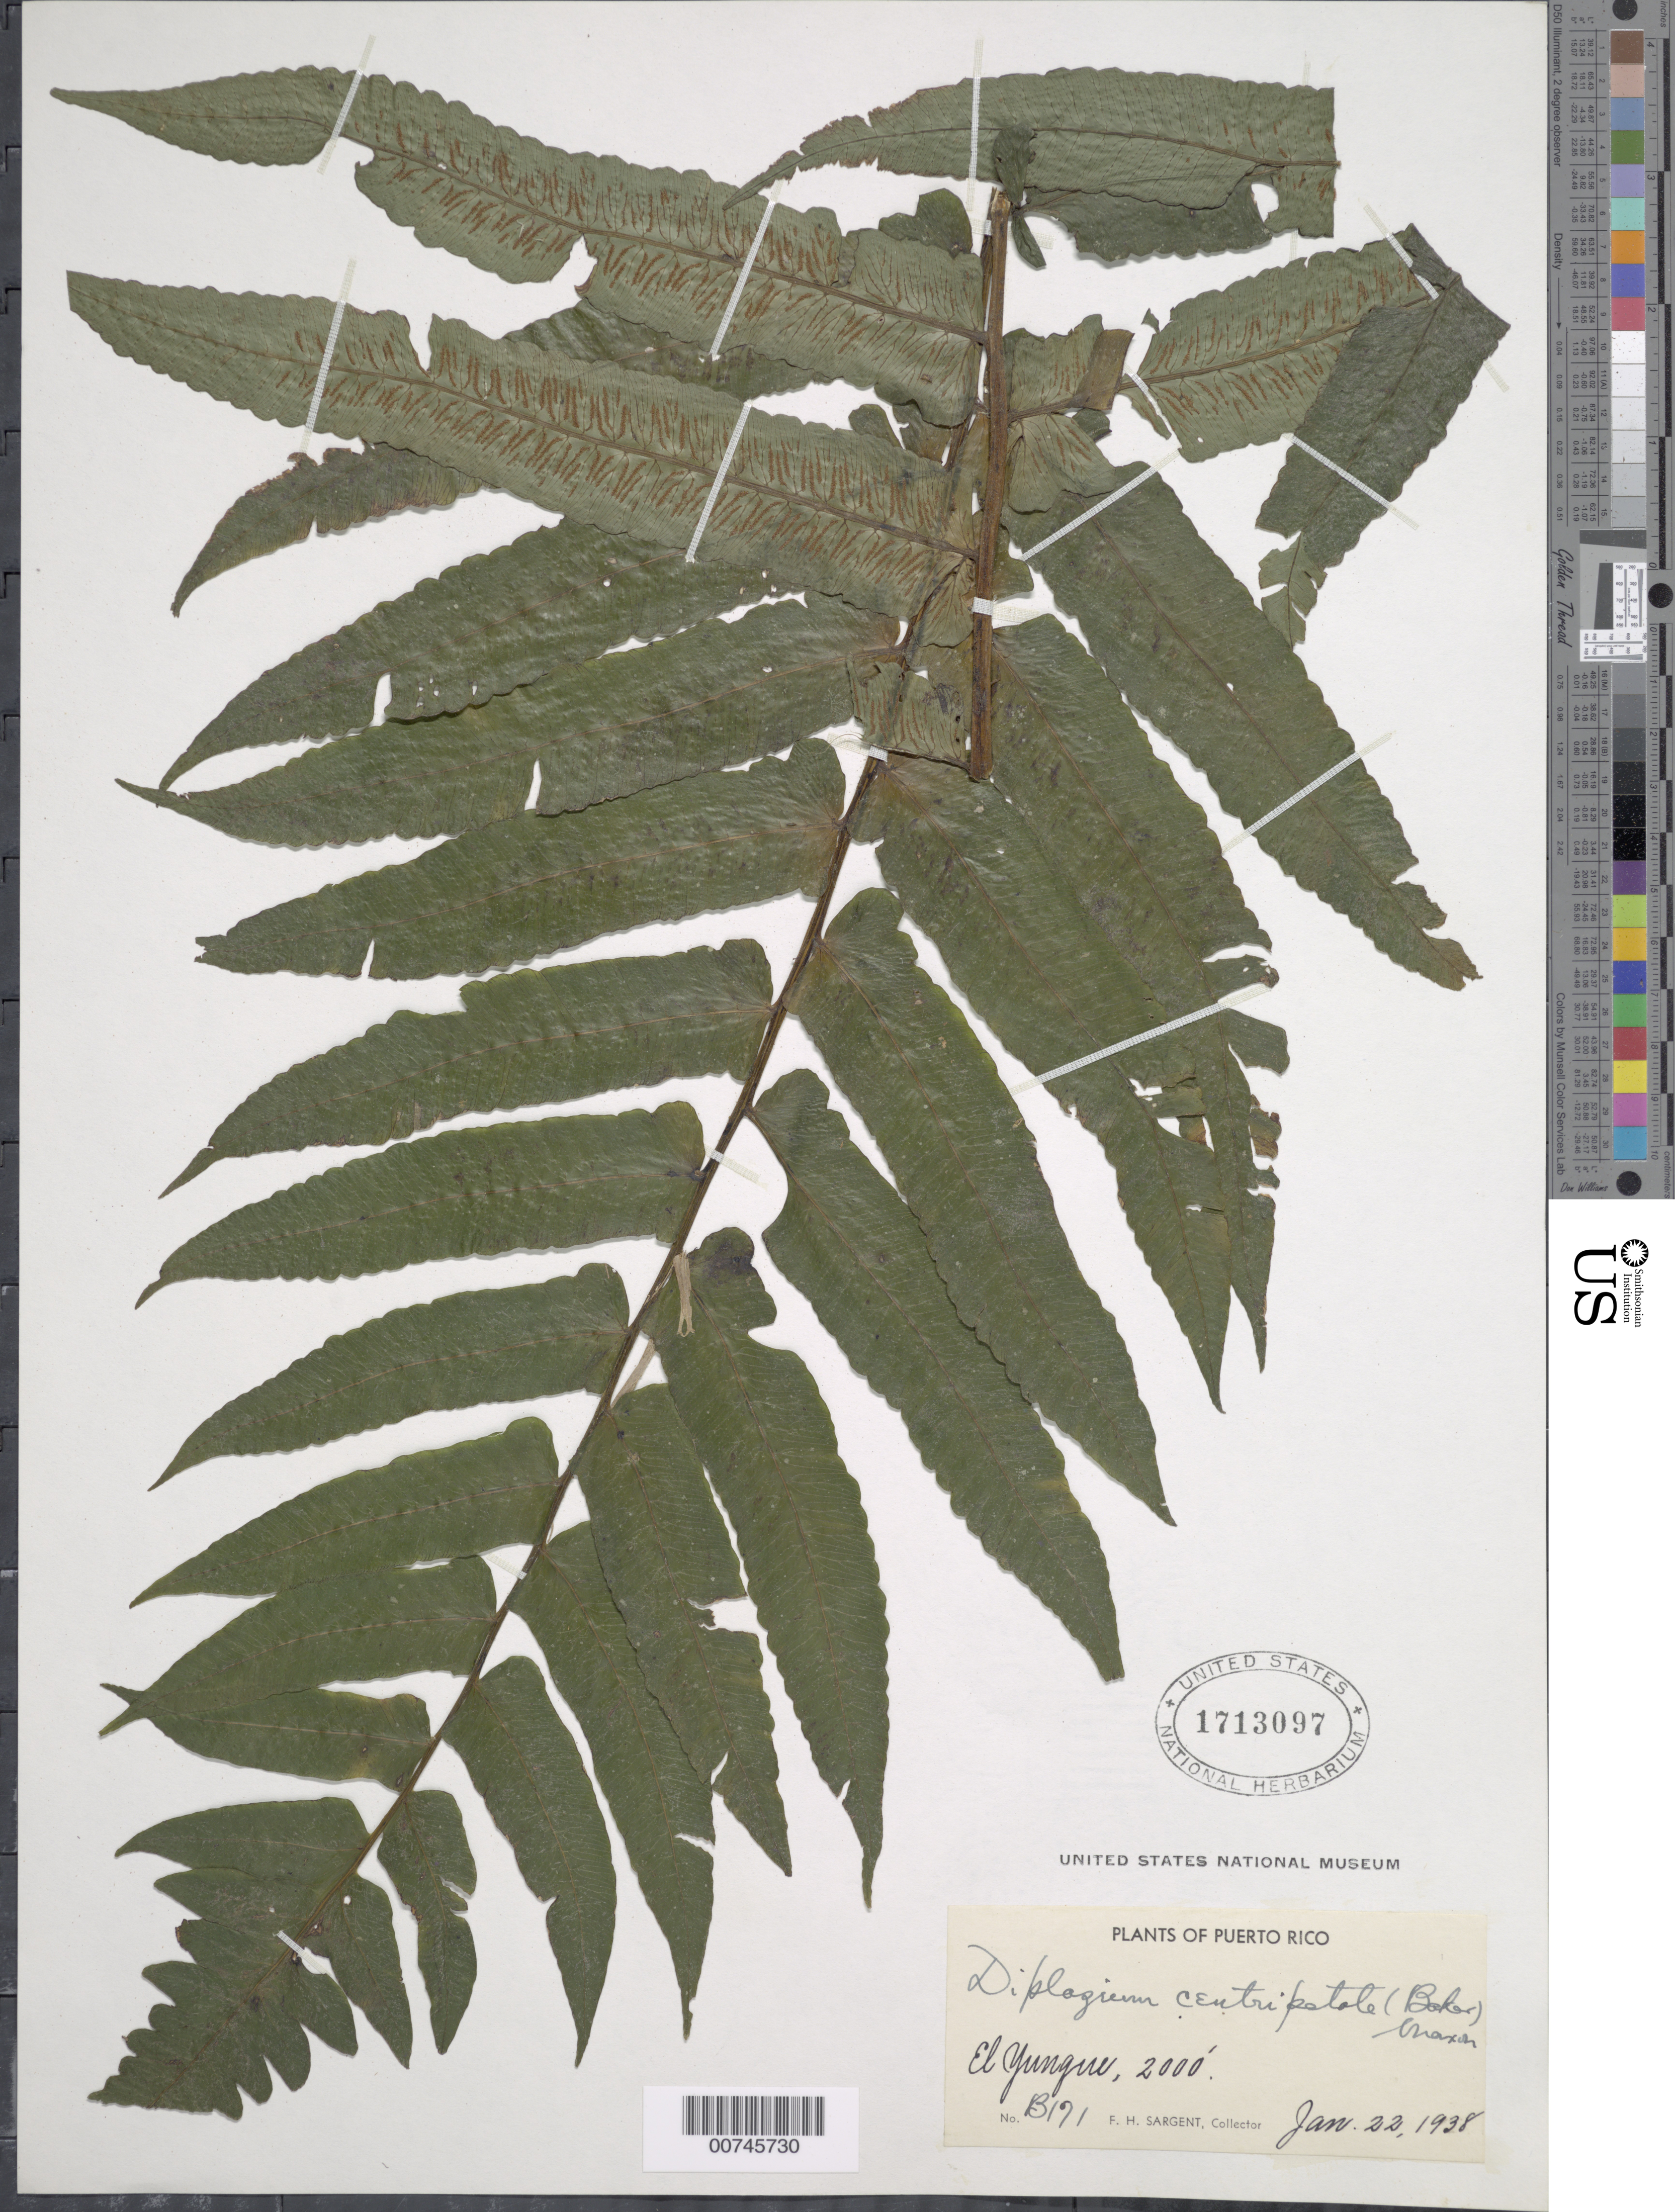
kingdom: Plantae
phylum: Tracheophyta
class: Polypodiopsida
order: Polypodiales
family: Athyriaceae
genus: Diplazium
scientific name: Diplazium centripetale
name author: (Baker) Maxon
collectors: F. H. Sargent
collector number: B171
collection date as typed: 22 Jan 1938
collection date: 1938-01-22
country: Puerto Rico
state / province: Río Grande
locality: El Yunque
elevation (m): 610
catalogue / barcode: US 1713097